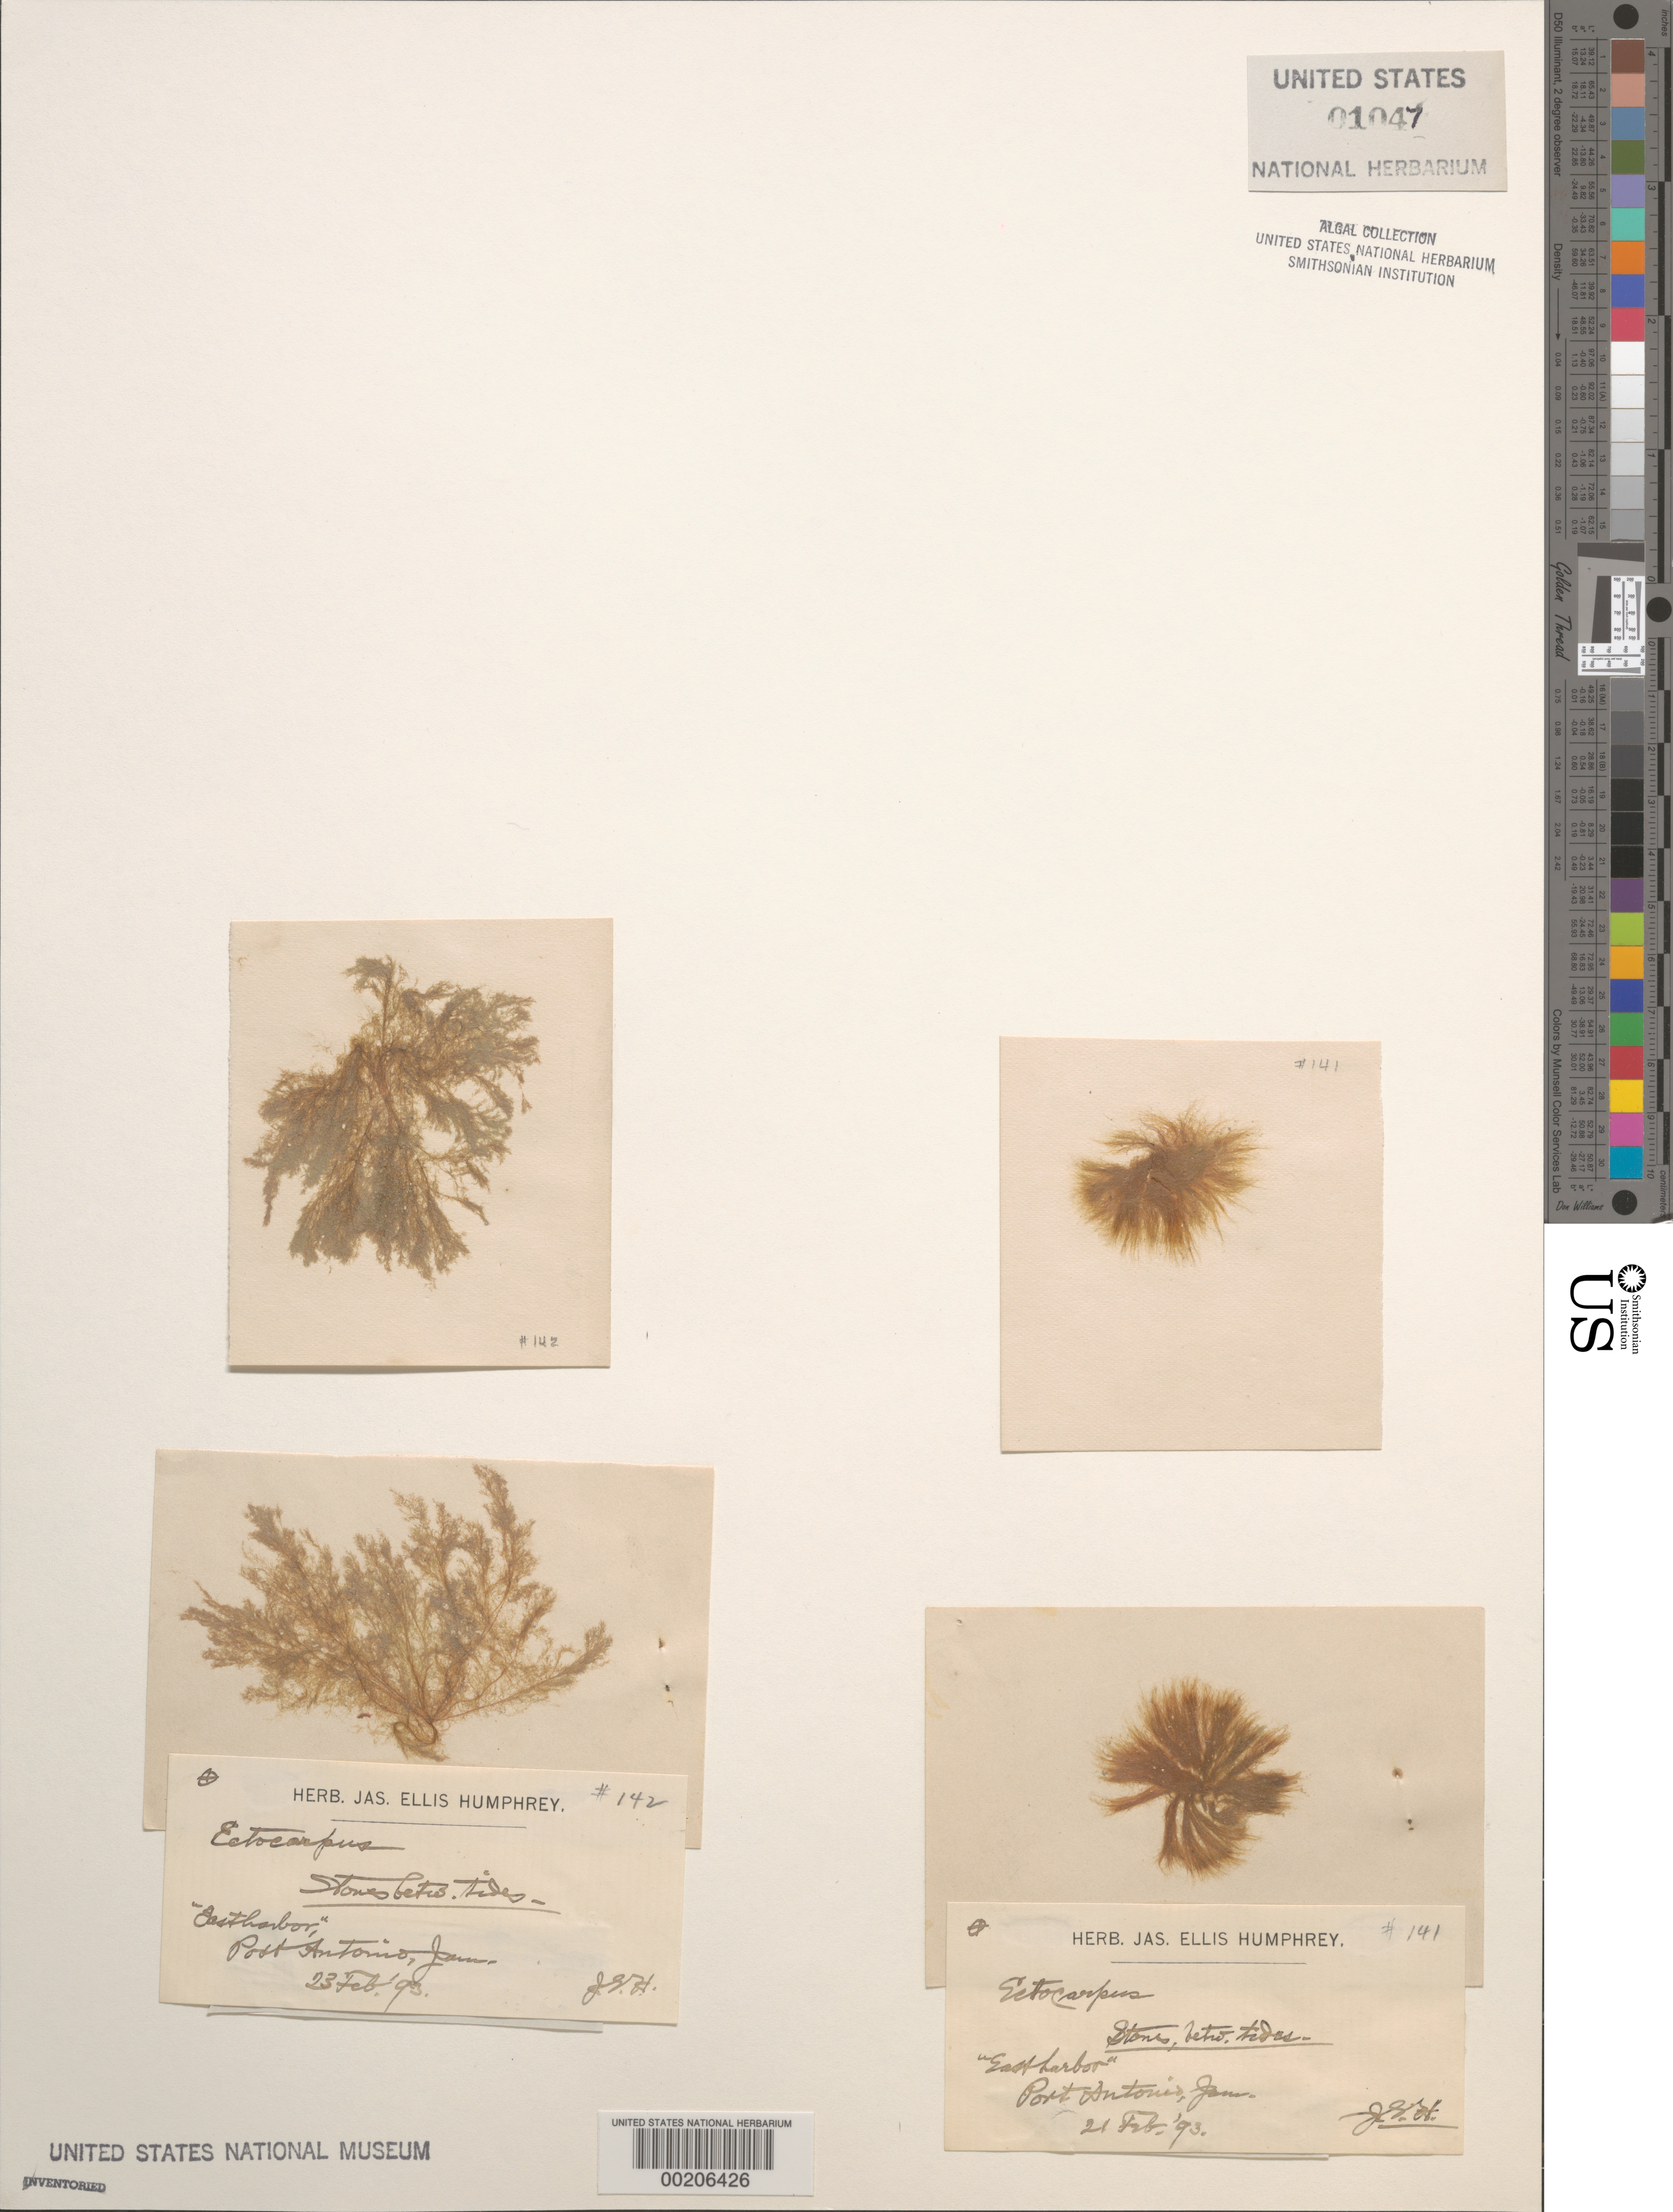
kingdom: Chromista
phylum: Ochrophyta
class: Phaeophyceae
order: Ectocarpales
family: Ectocarpaceae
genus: Ectocarpus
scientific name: Ectocarpus sp.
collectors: J. Humphrey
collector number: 141 & 142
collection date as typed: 21 Feb 1893 AND 23 Feb 1893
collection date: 1893-02-21,1893-02-23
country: Jamaica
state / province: Portland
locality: East harbor, port antonio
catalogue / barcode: US 1047